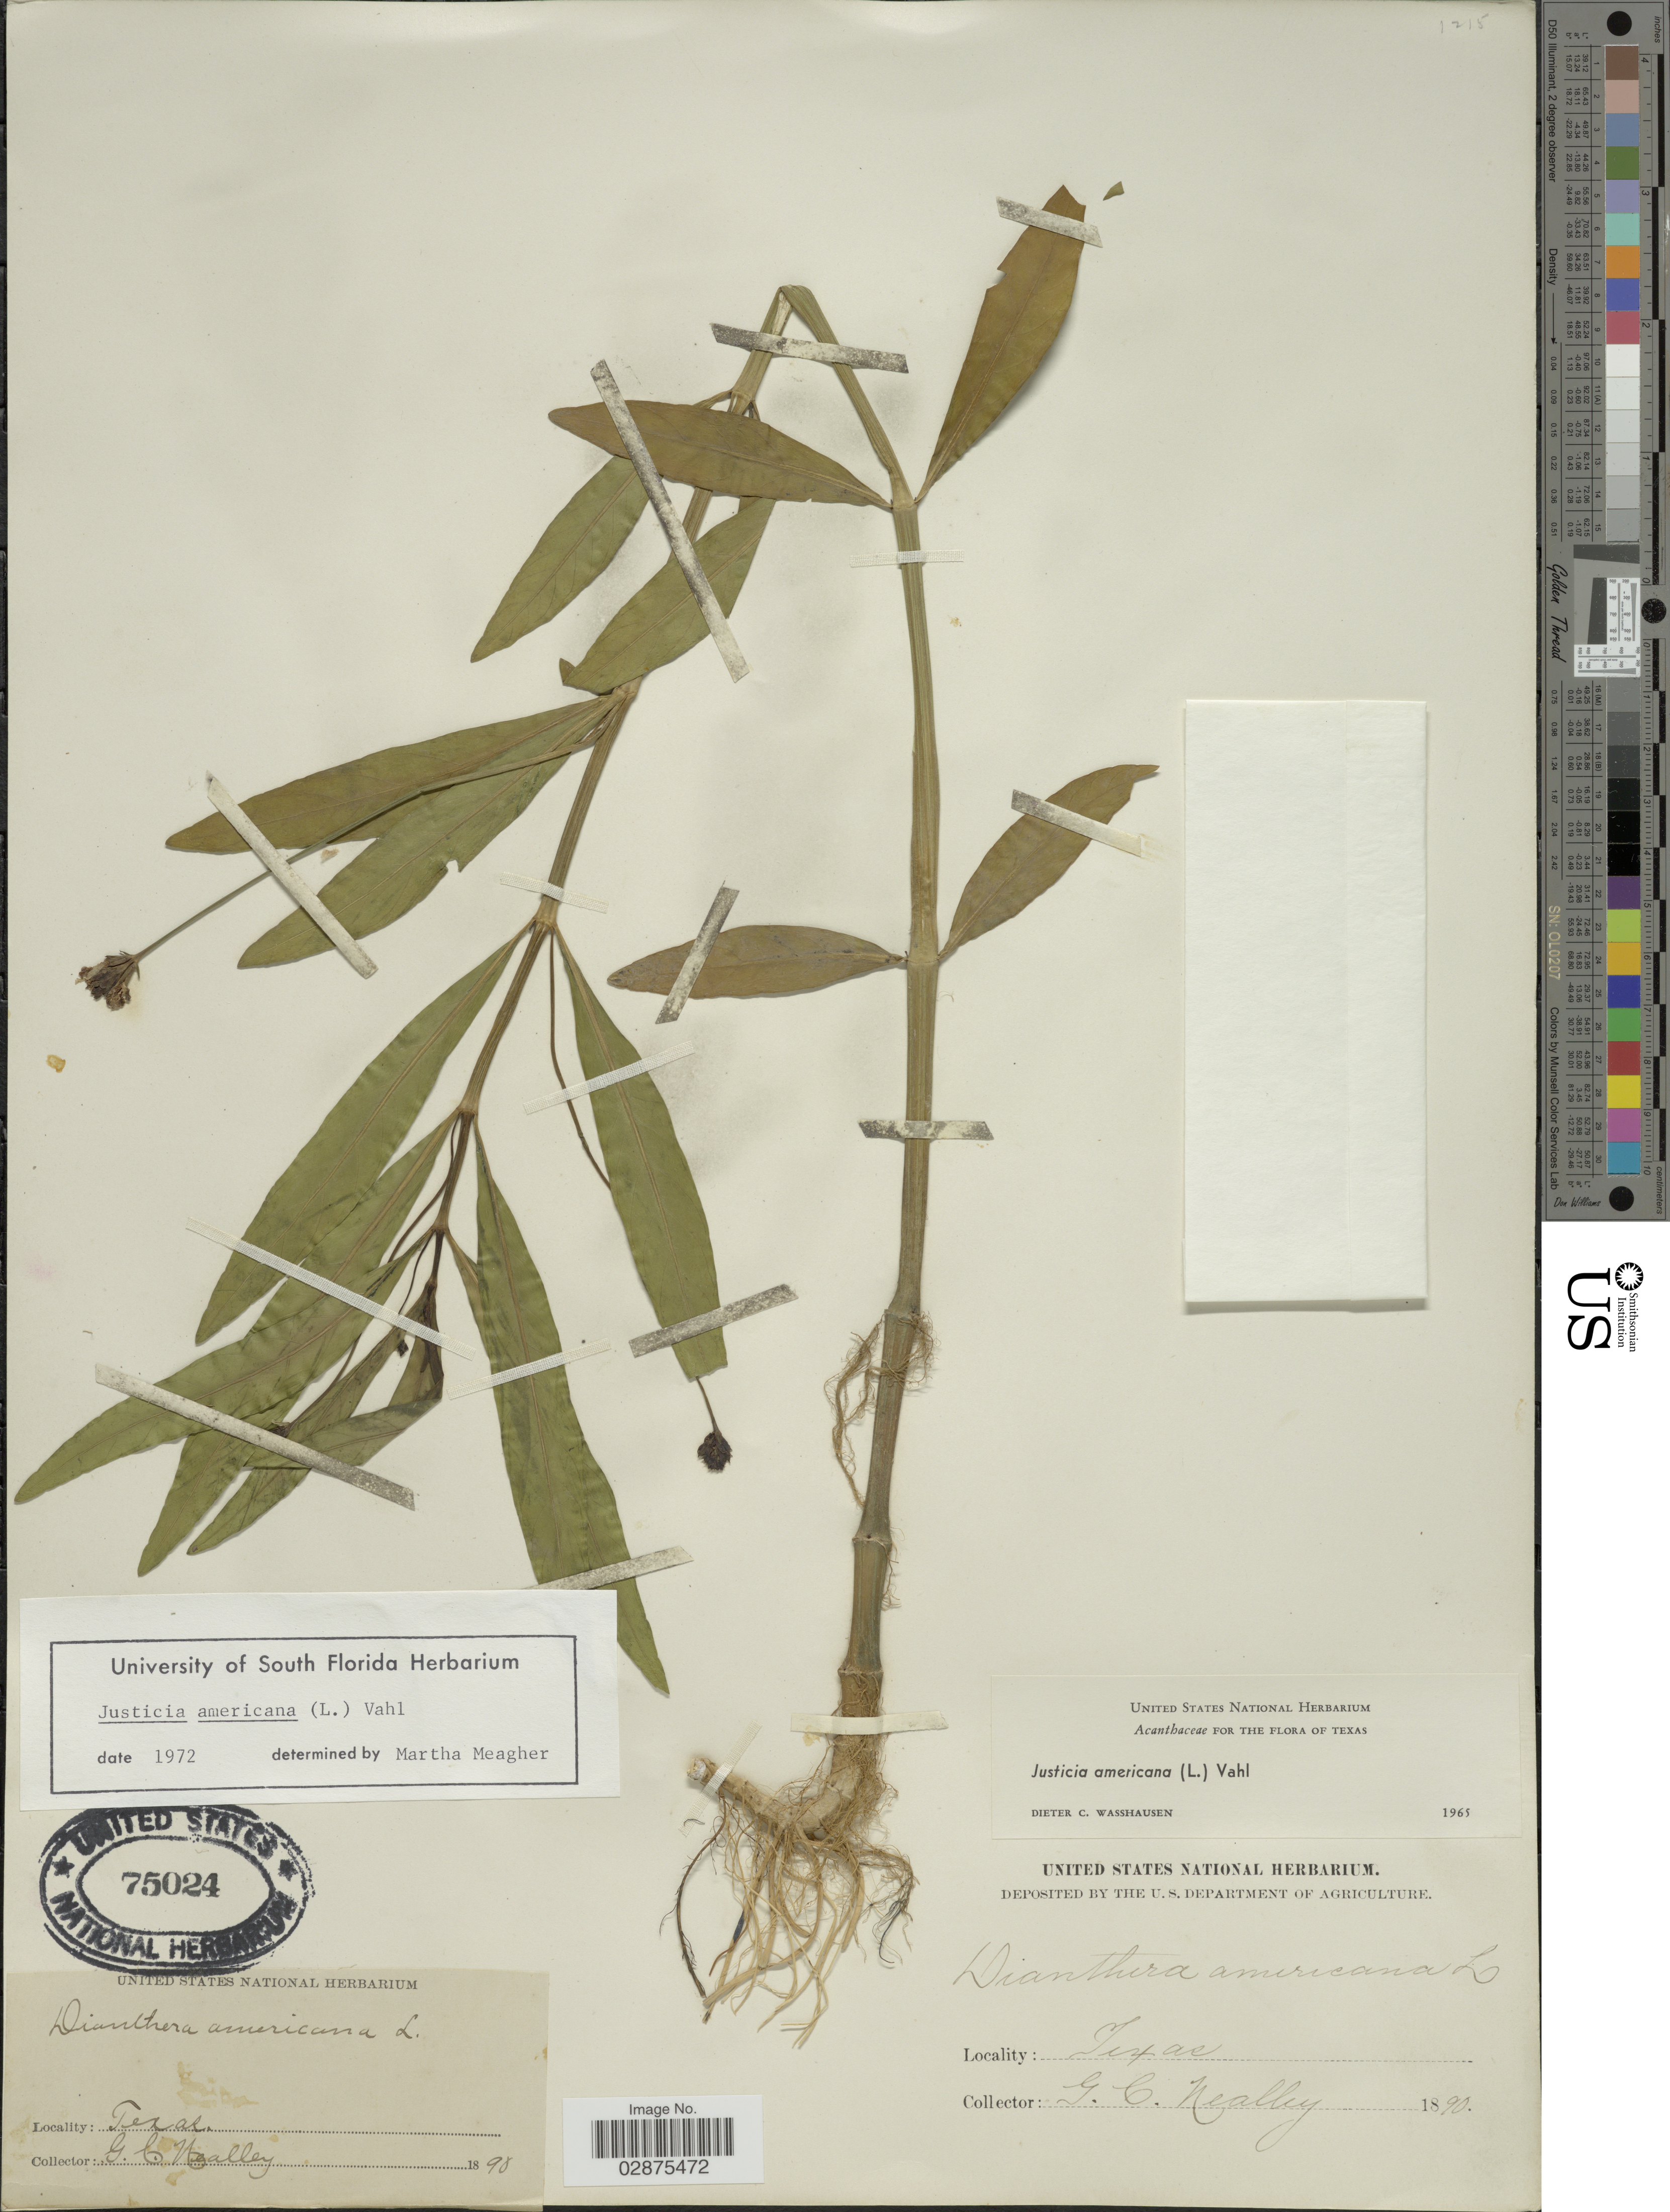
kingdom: Plantae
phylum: Tracheophyta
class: Magnoliopsida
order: Lamiales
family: Acanthaceae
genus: Justicia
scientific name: Justicia americana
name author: (L.) Vahl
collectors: G. C. Nealley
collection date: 1890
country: United States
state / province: Texas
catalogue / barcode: US 75024